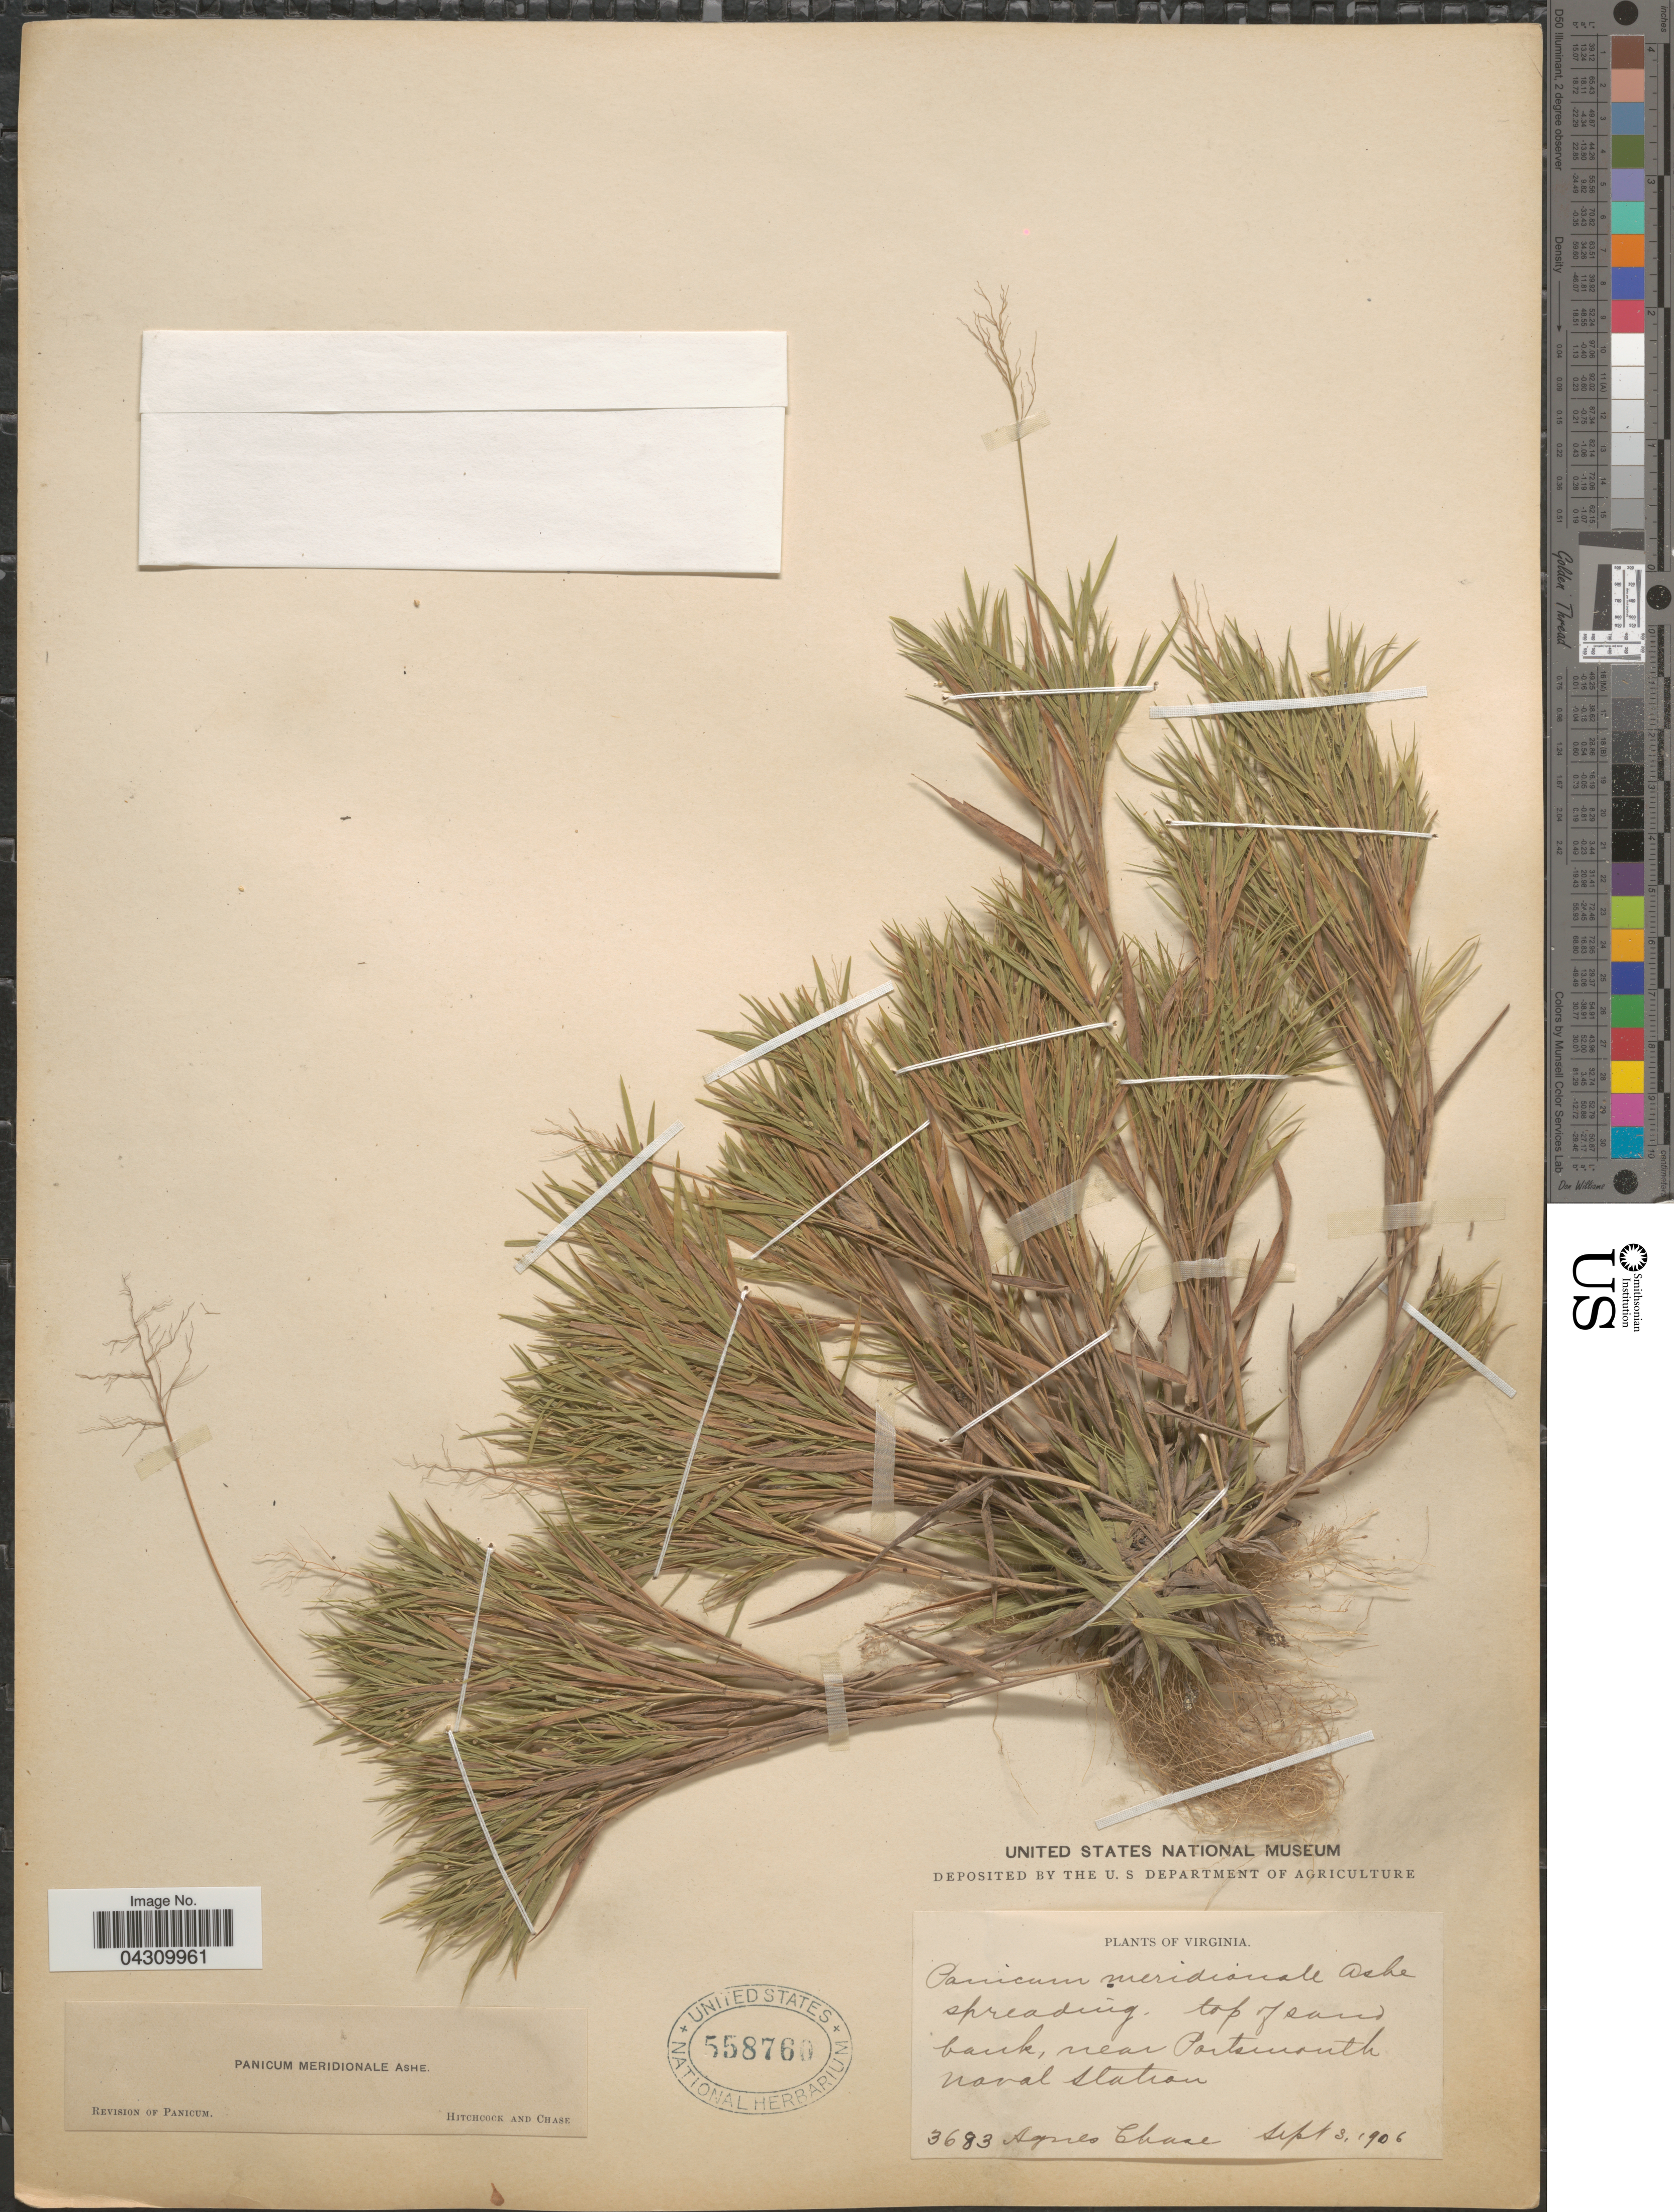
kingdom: Plantae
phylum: Tracheophyta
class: Liliopsida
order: Poales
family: Poaceae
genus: Dichanthelium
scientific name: Dichanthelium acuminatum var. acuminatum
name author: (Sw.) Gould & C.A. Clark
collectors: A. Chase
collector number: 3683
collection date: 1906-09-03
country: United States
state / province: Virginia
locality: Top of rand bank, near Portsmouth Naval Station.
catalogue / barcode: US 558760